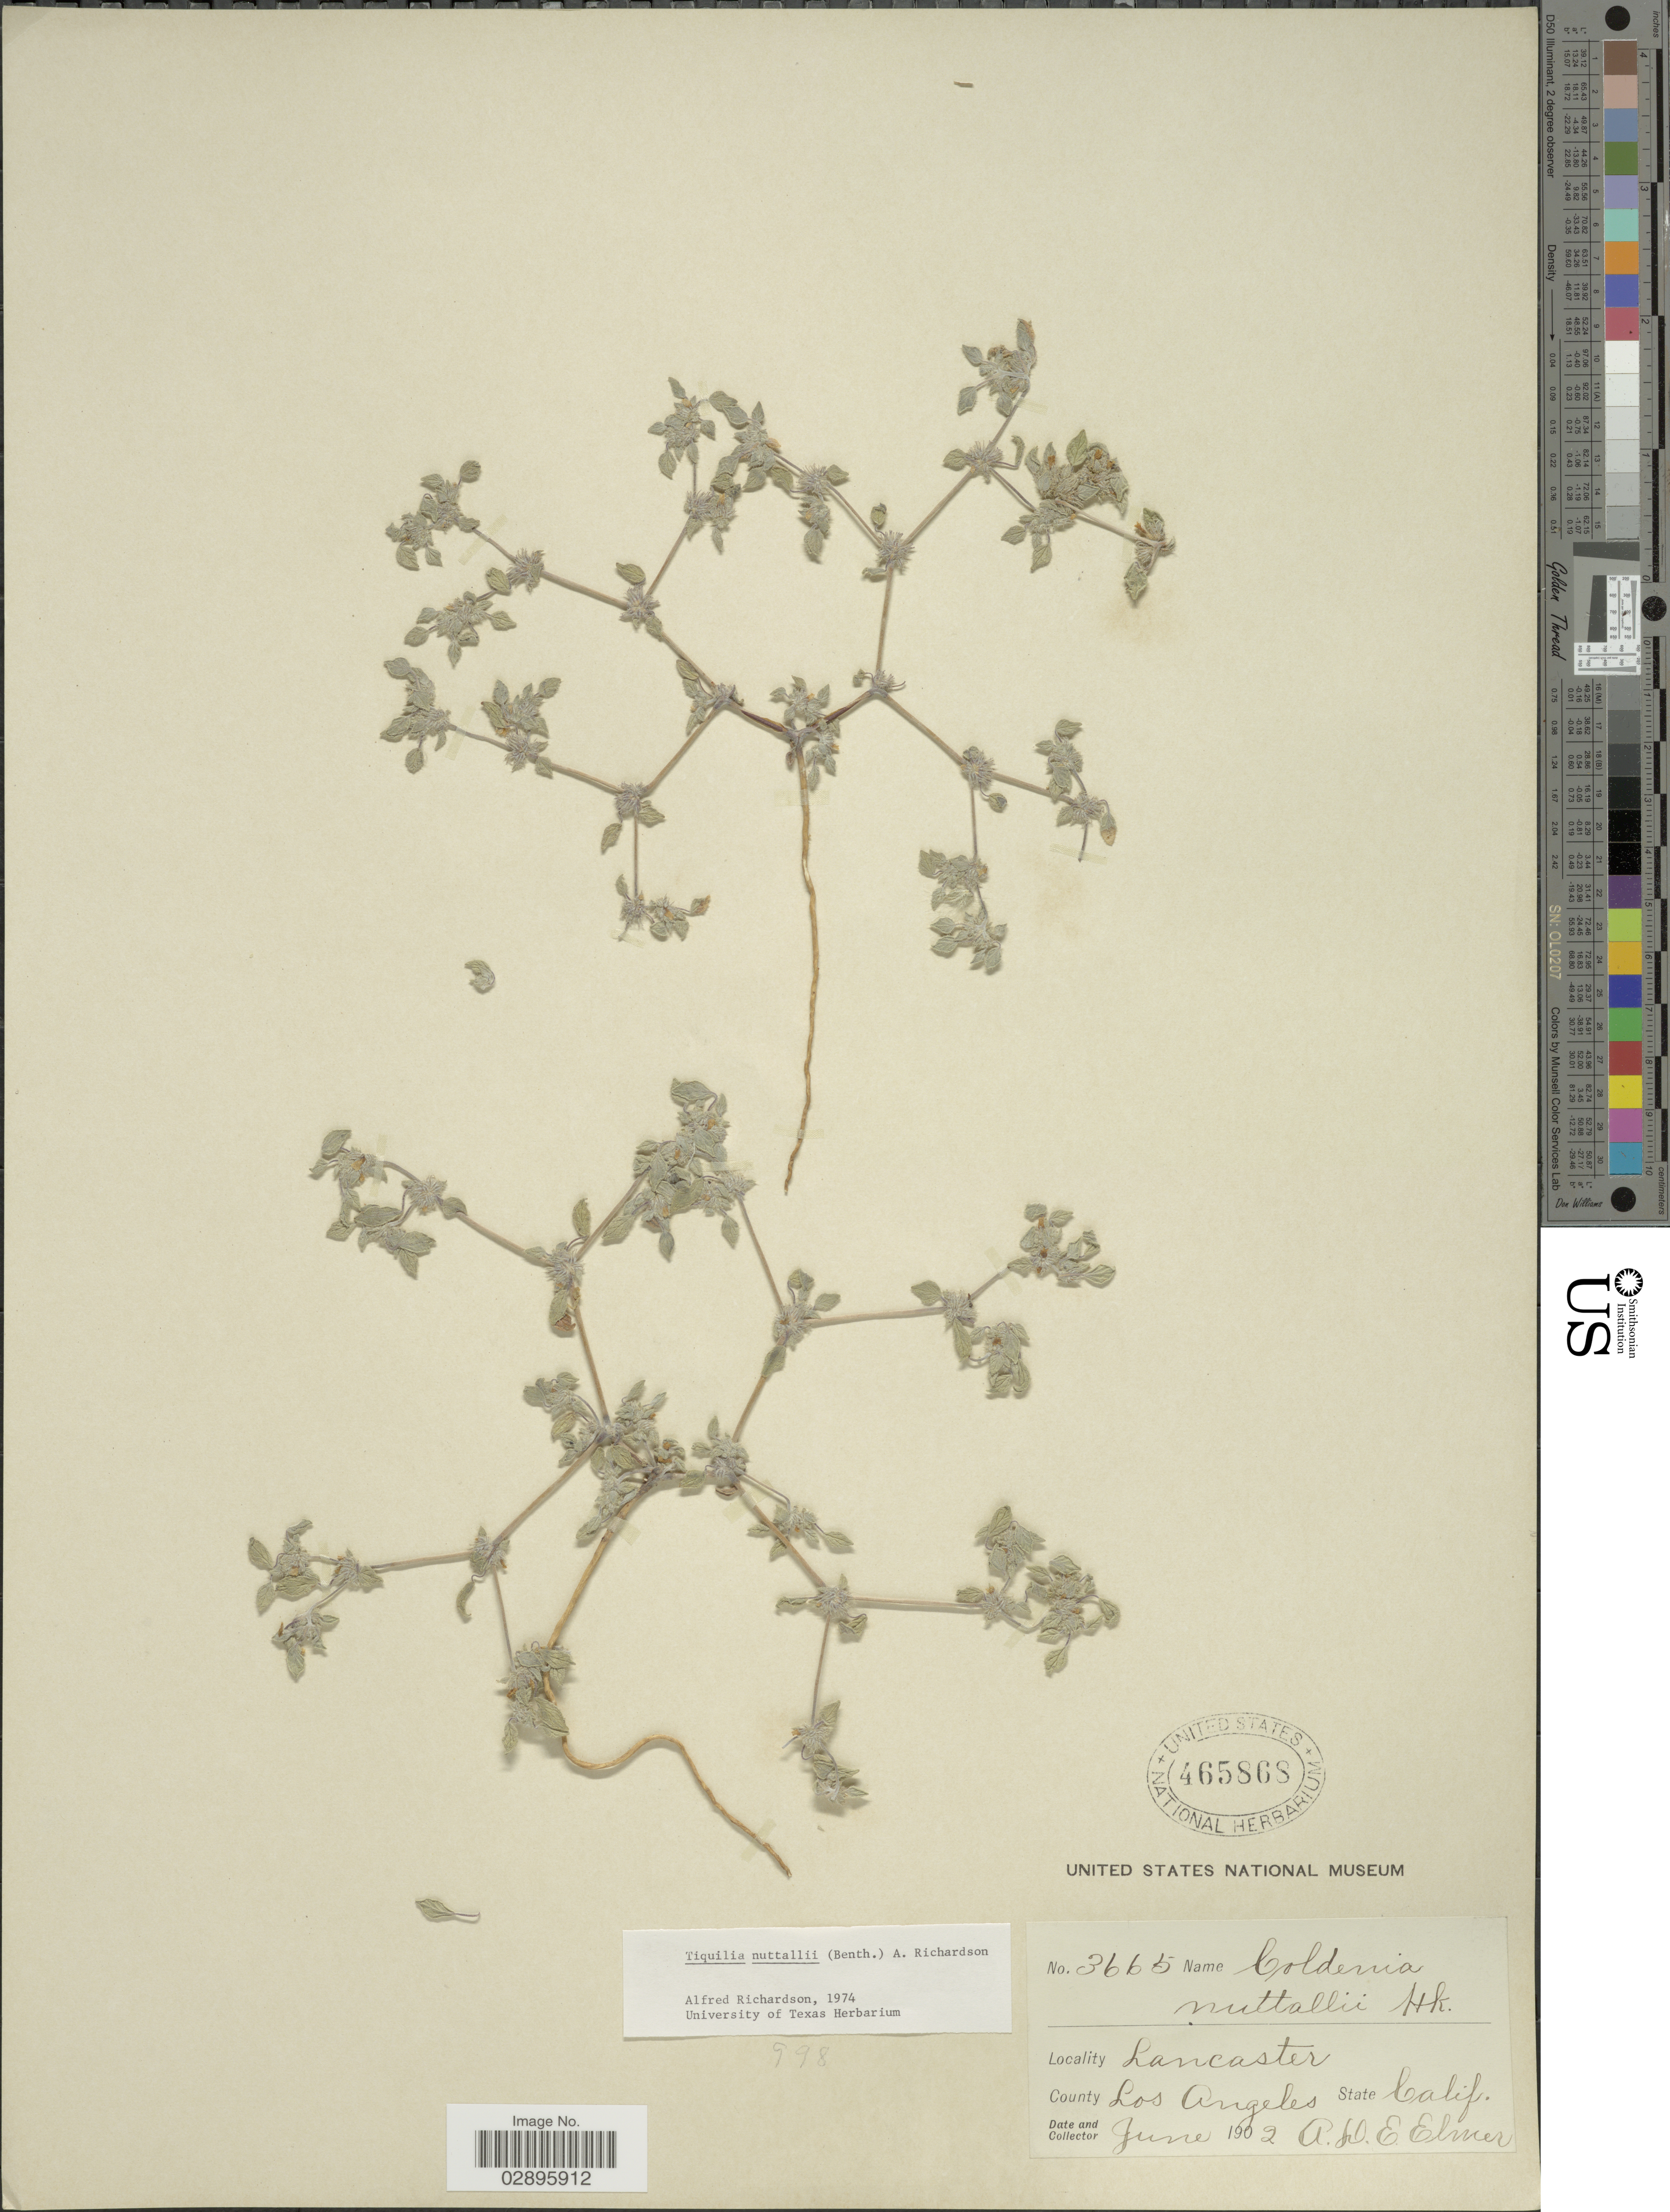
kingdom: Plantae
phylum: Tracheophyta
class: Magnoliopsida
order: Boraginales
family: Ehretiaceae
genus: Tiquilia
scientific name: Tiquilia nuttallii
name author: (Hook.) A.T. Richardson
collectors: A. D. E. Elmer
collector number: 3665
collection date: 1902-06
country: United States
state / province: California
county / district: Los Angeles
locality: Lancaster. County Los Angeles.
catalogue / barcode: US 465868